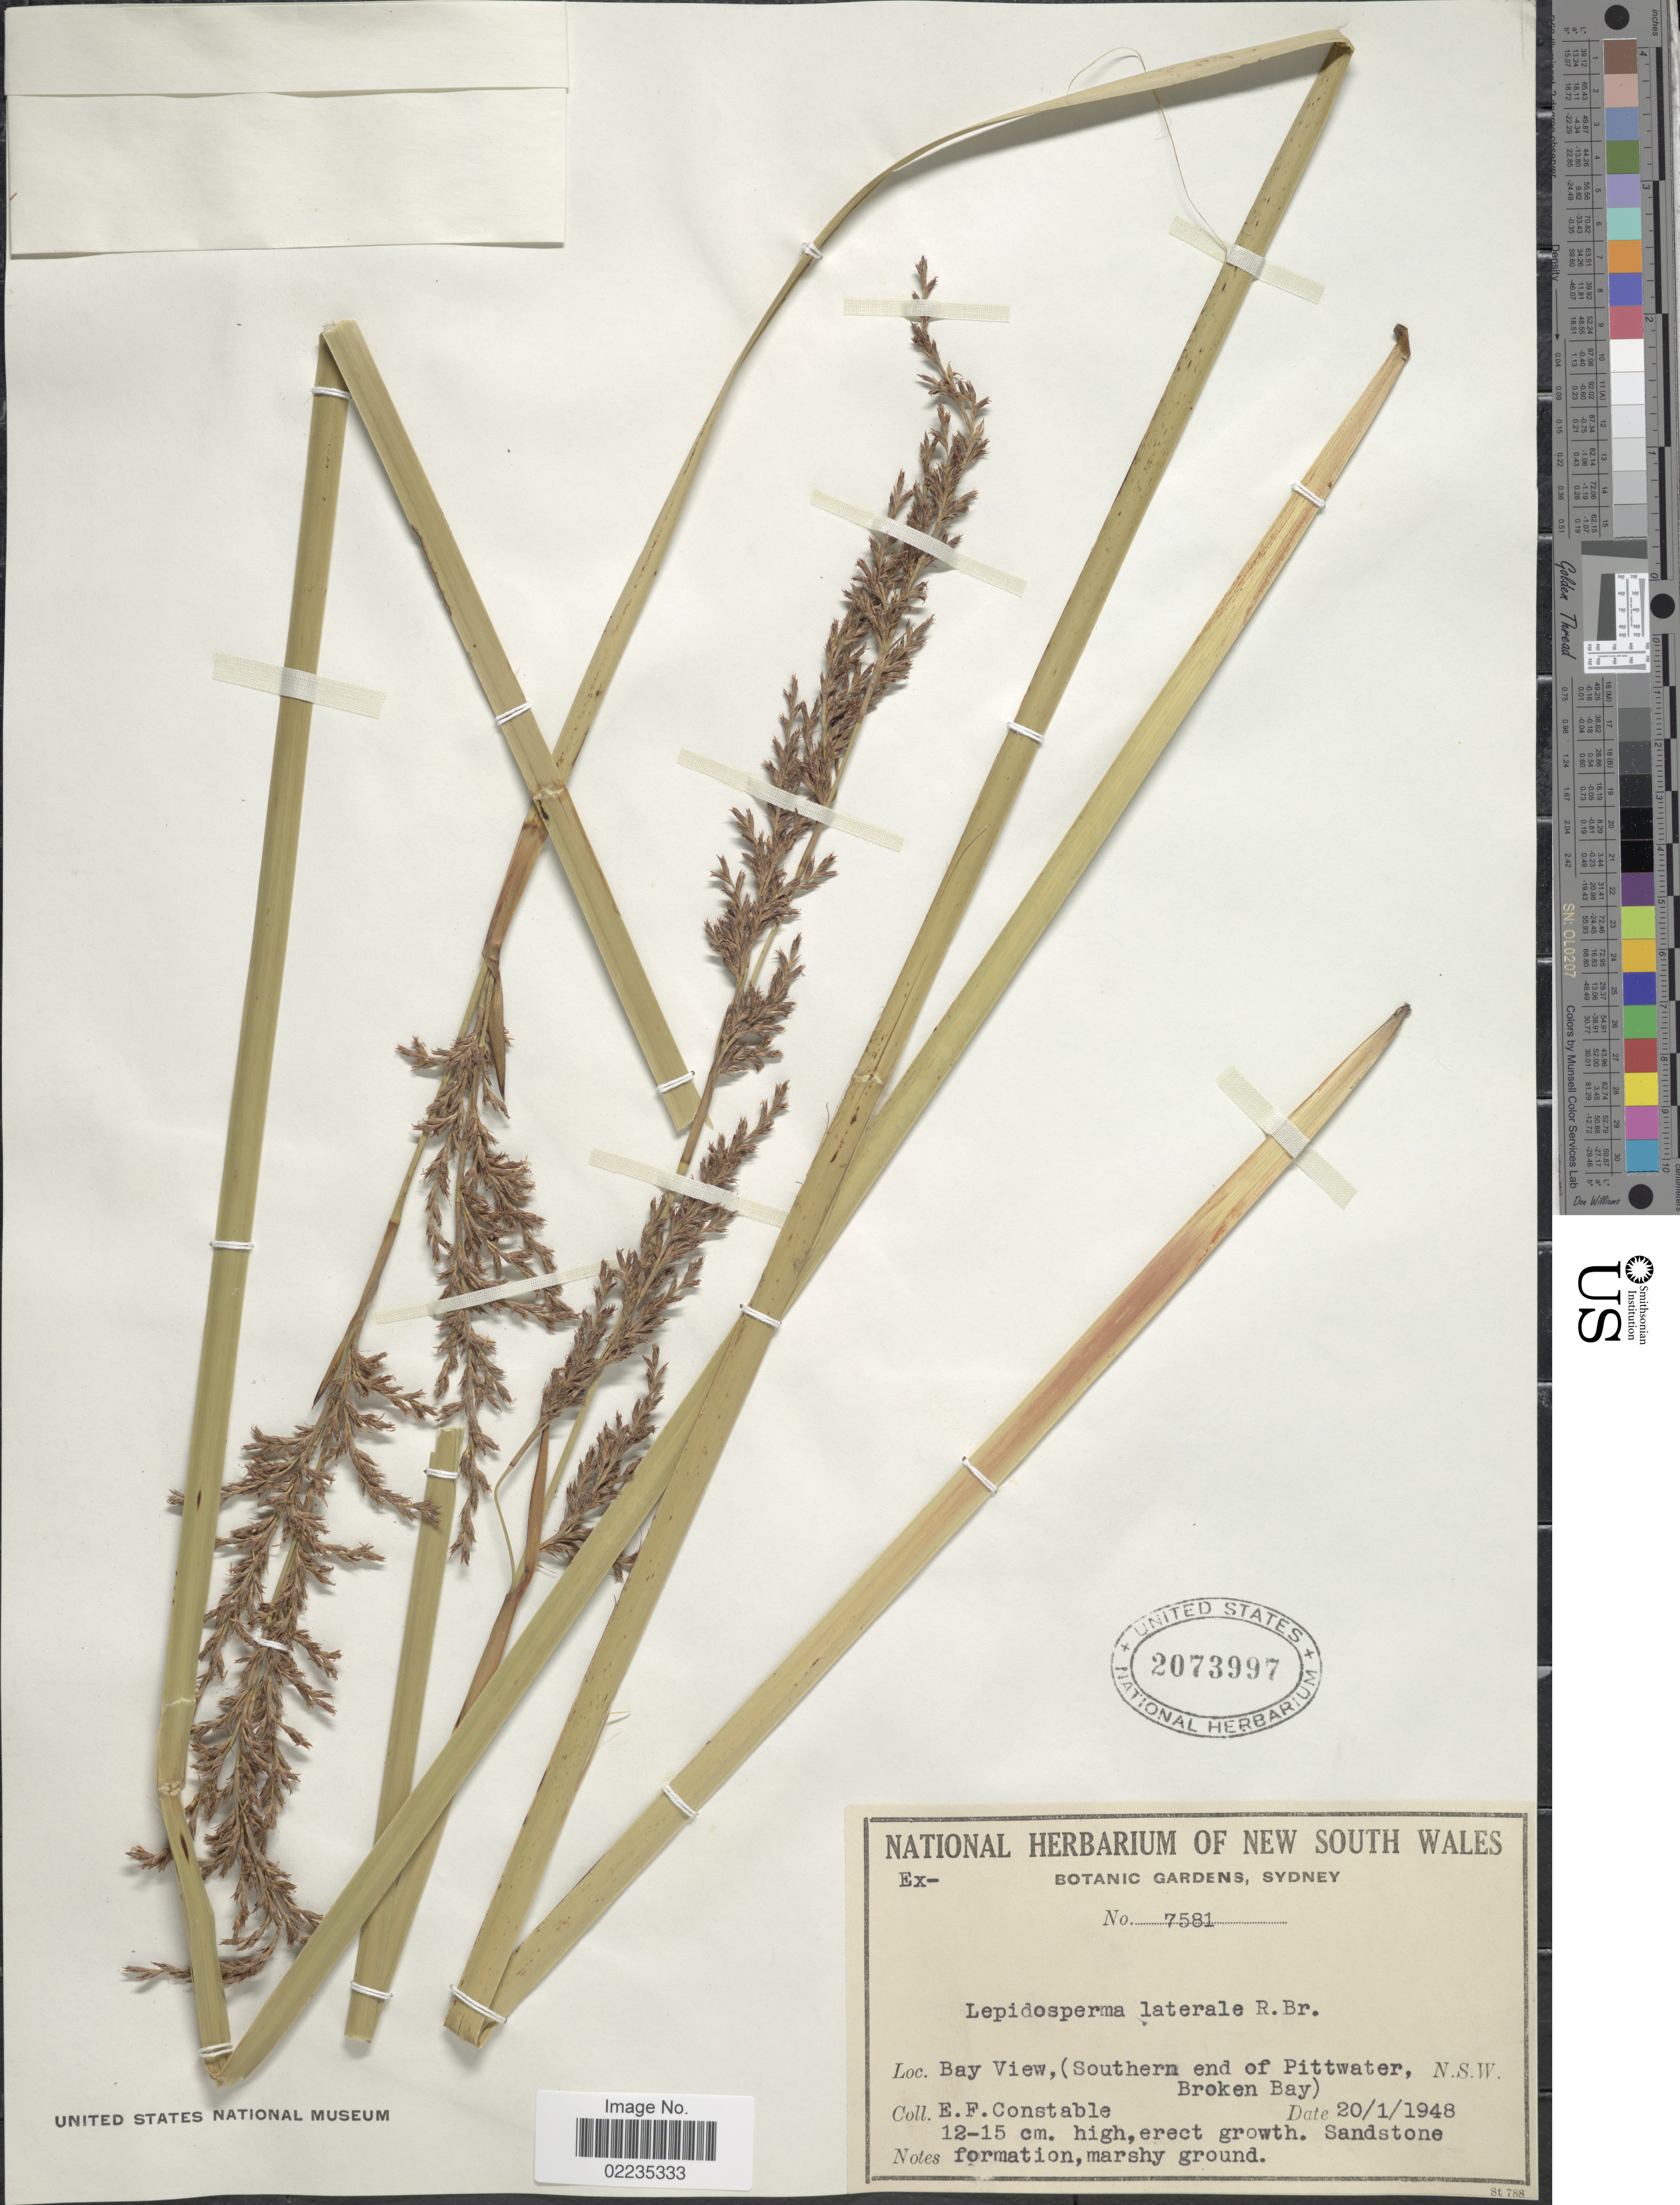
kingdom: Plantae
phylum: Tracheophyta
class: Liliopsida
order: Poales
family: Cyperaceae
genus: Lepidosperma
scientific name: Lepidosperma laterale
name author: R. Br.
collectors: E. F. Constable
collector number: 7581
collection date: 1948-01-20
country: Australia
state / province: New South Wales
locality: Bay View (Southern end of Pittwater, Broken Bay) N.S.W.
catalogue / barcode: US 2073997